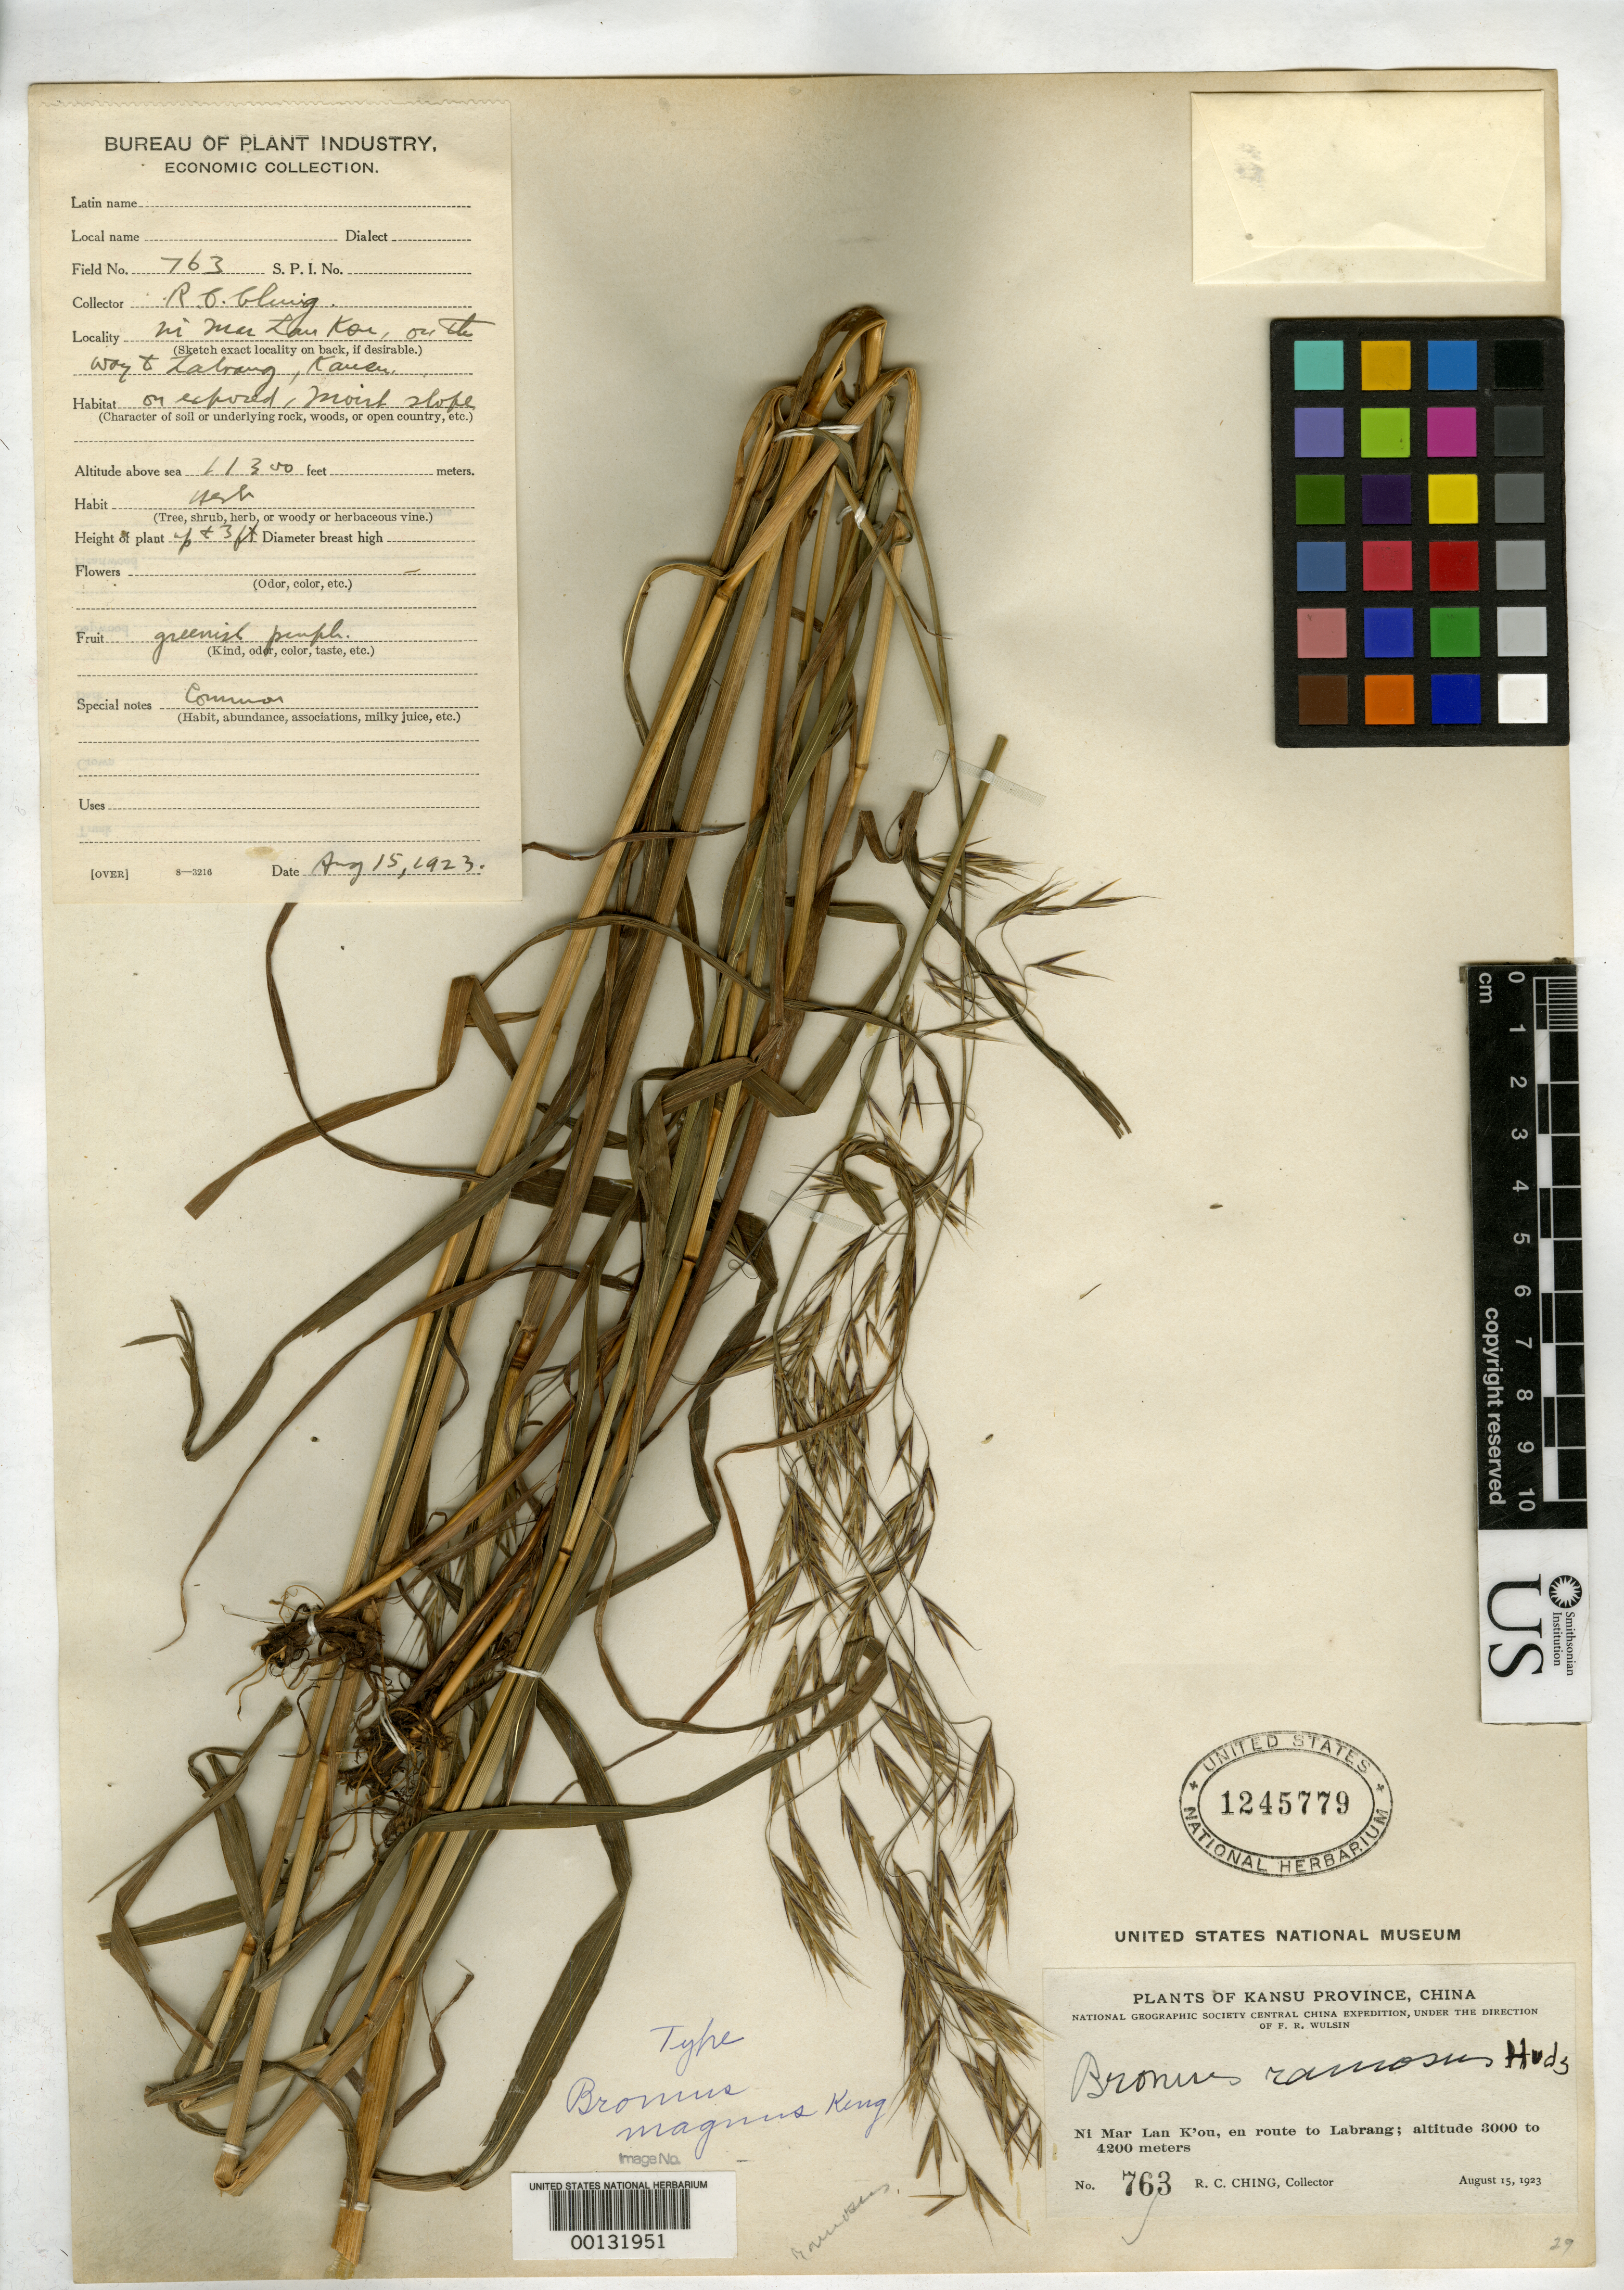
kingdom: Plantae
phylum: Tracheophyta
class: Liliopsida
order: Poales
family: Poaceae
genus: Bromus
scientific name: Bromus magnus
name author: Keng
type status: Holotype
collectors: R. C. Ching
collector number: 763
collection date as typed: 15 Aug 1923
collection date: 1923-08-15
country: China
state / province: Gansu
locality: N. Mar. Lan K'ou, en route to Labrang.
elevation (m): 3000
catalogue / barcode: US 1245779